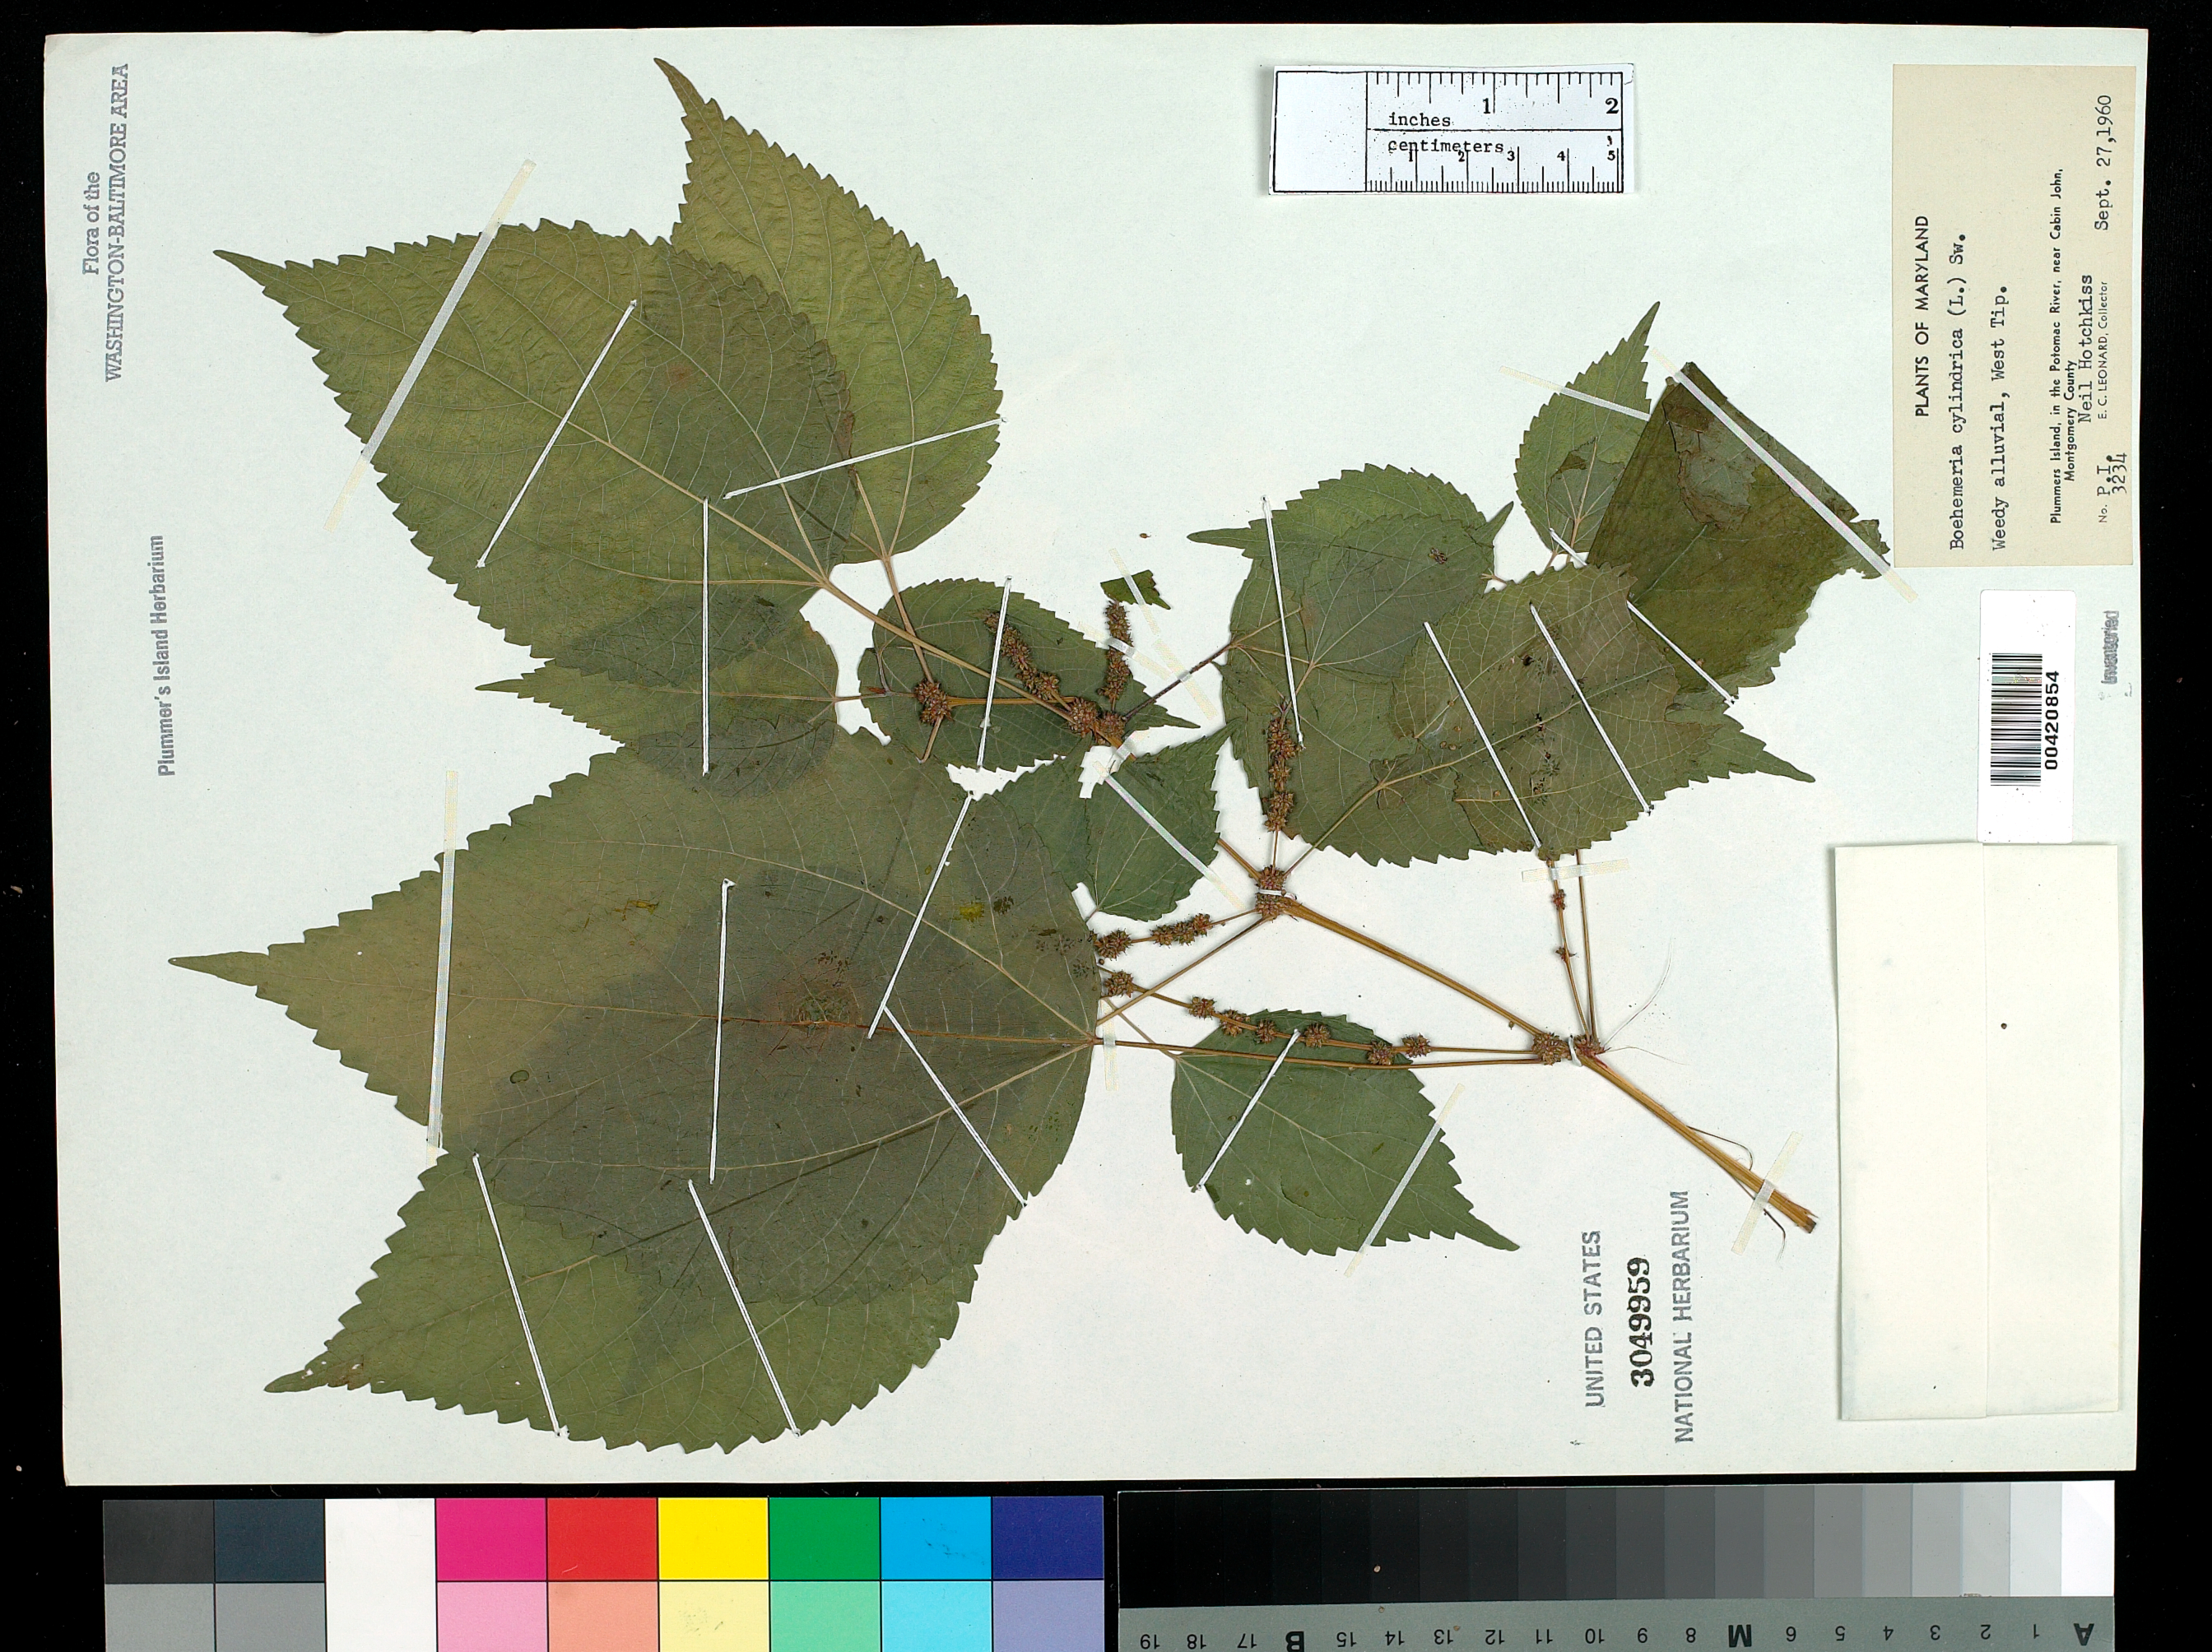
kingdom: Plantae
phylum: Tracheophyta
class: Magnoliopsida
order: Rosales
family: Urticaceae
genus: Boehmeria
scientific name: Boehmeria cylindrica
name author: (L.) Sw.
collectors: E. C. Leonard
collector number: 3234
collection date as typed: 27 Sep 1960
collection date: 1960-09-27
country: United States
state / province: Maryland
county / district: Montgomery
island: Plummers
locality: Plummer's Island; west tip C. & O. Canal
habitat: Weedy alluvial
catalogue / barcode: US 3049959